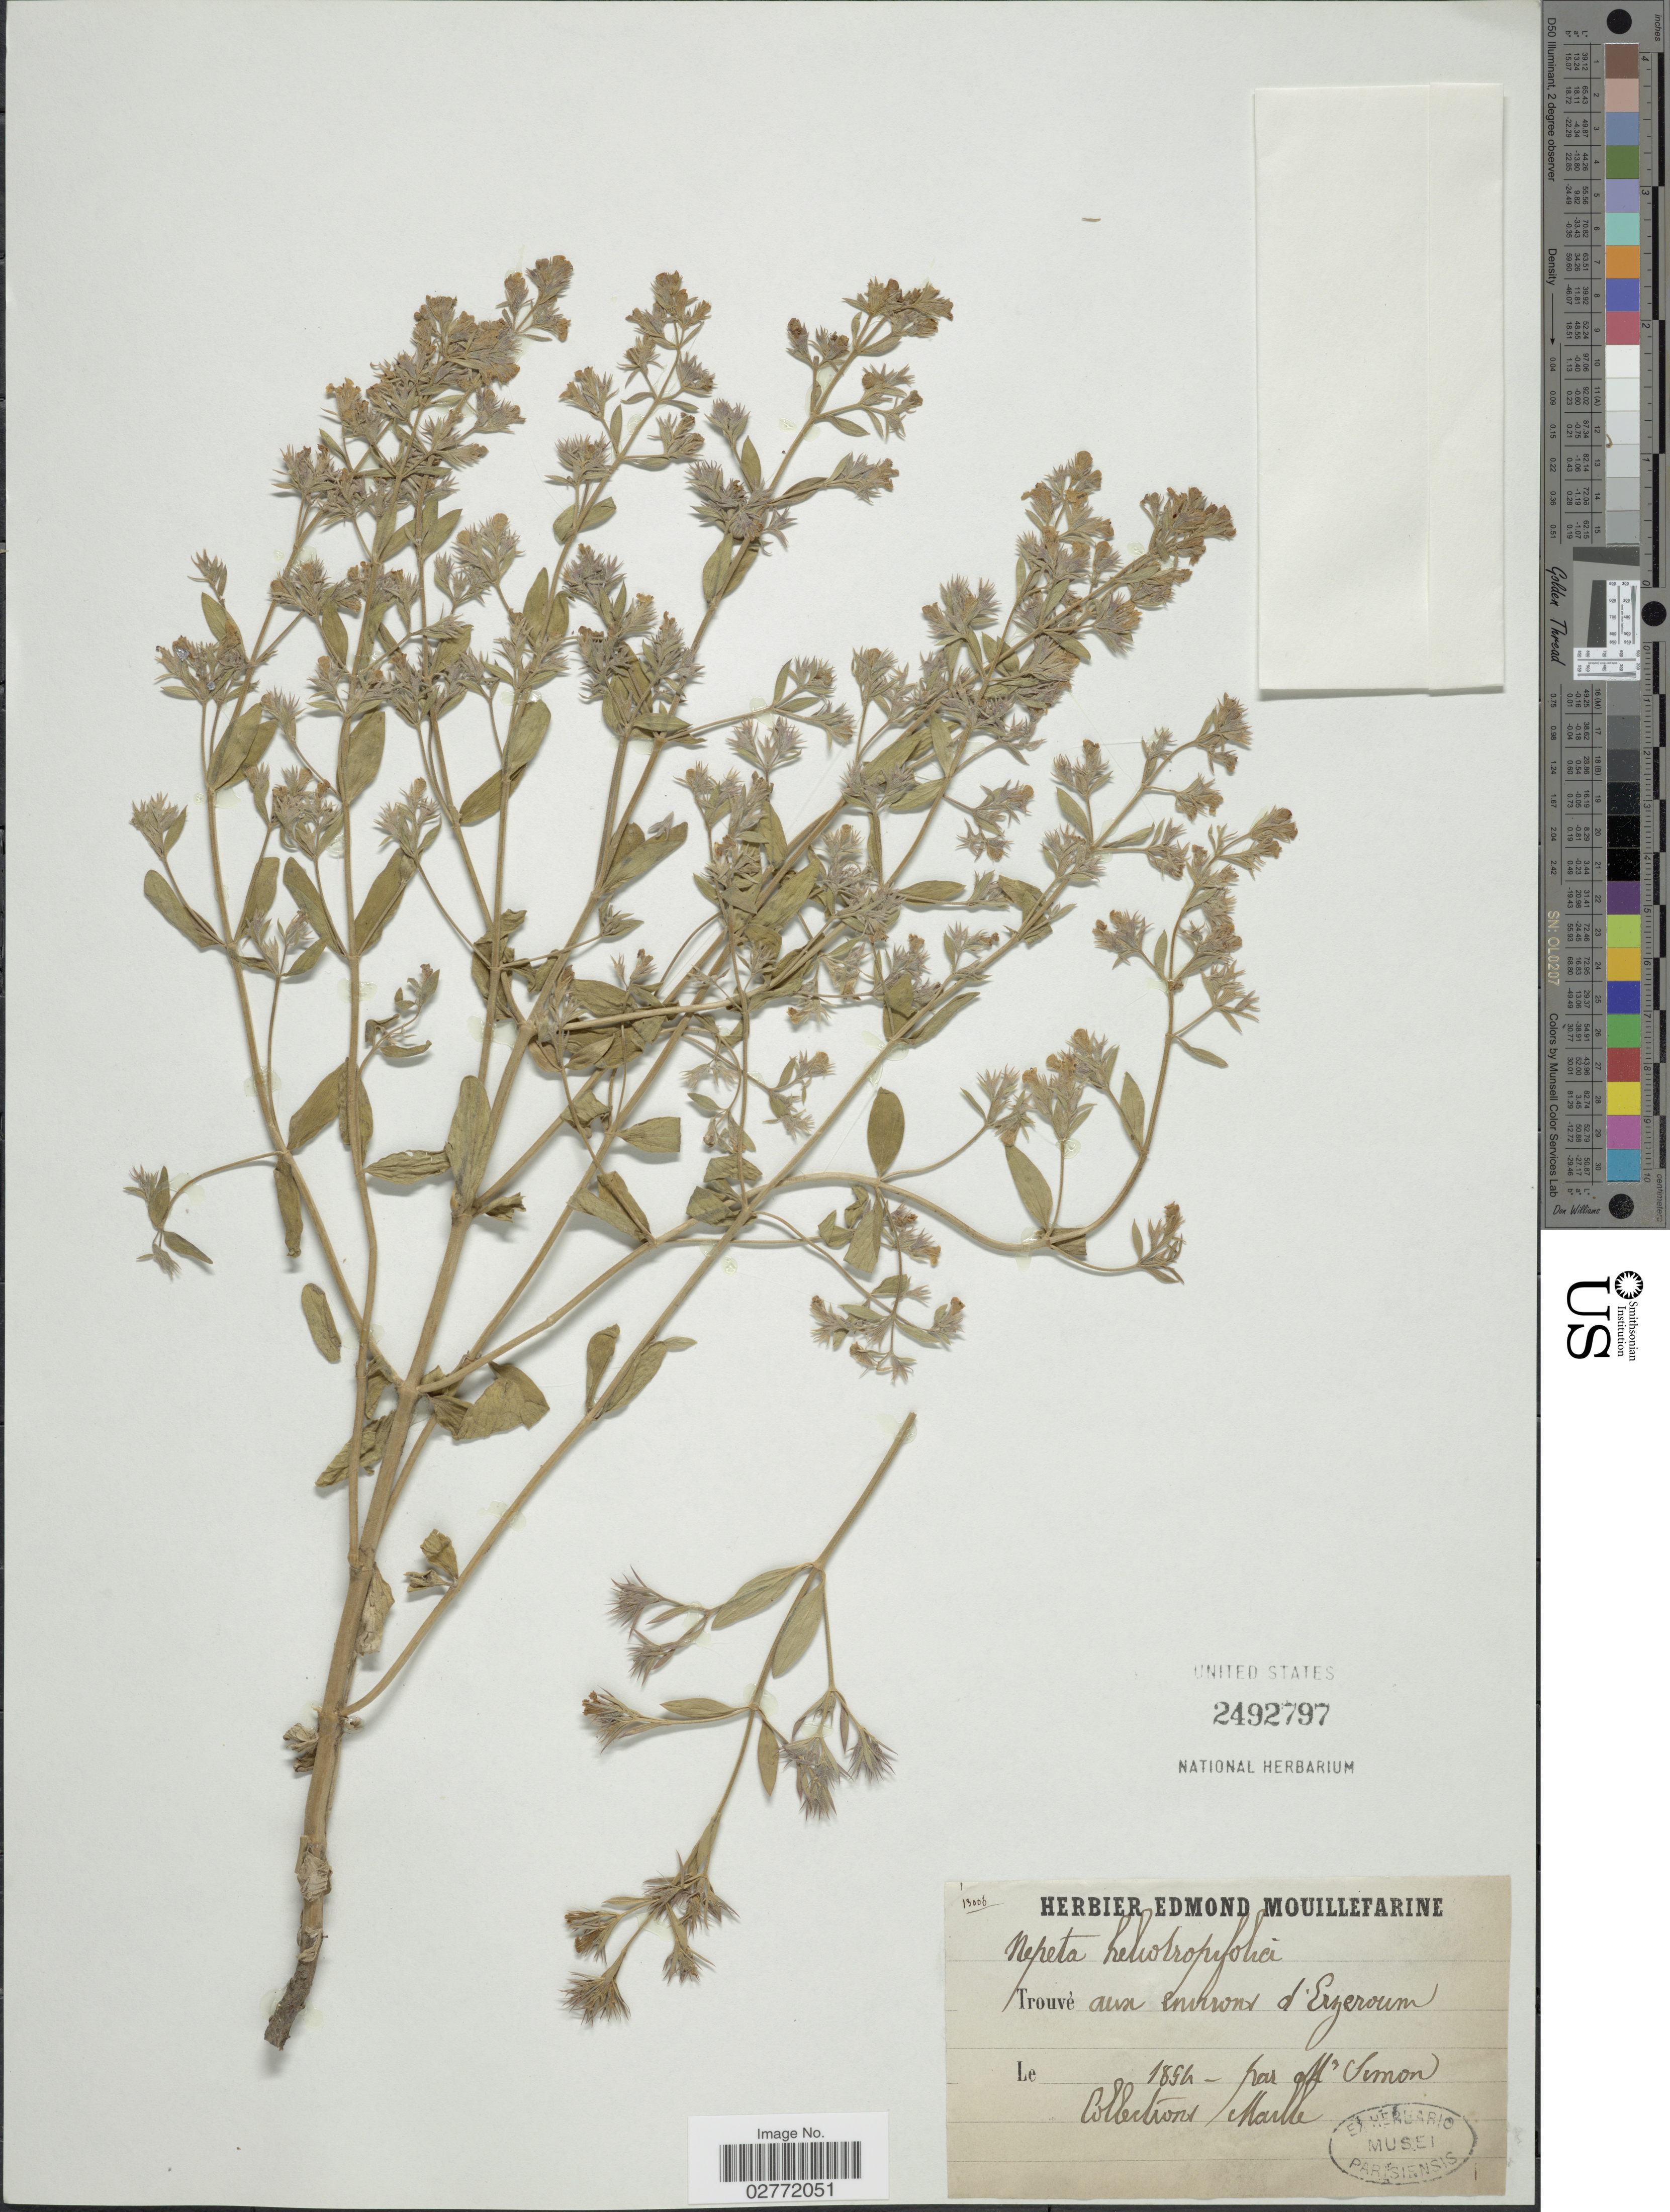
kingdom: Plantae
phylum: Tracheophyta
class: Magnoliopsida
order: Lamiales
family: Lamiaceae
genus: Nepeta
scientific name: Nepeta heliotropifolia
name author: Lam.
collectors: -- Simon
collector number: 13006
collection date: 1852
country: Turkey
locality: Trouvé aux environs d'Erzeroum.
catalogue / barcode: US 2492797